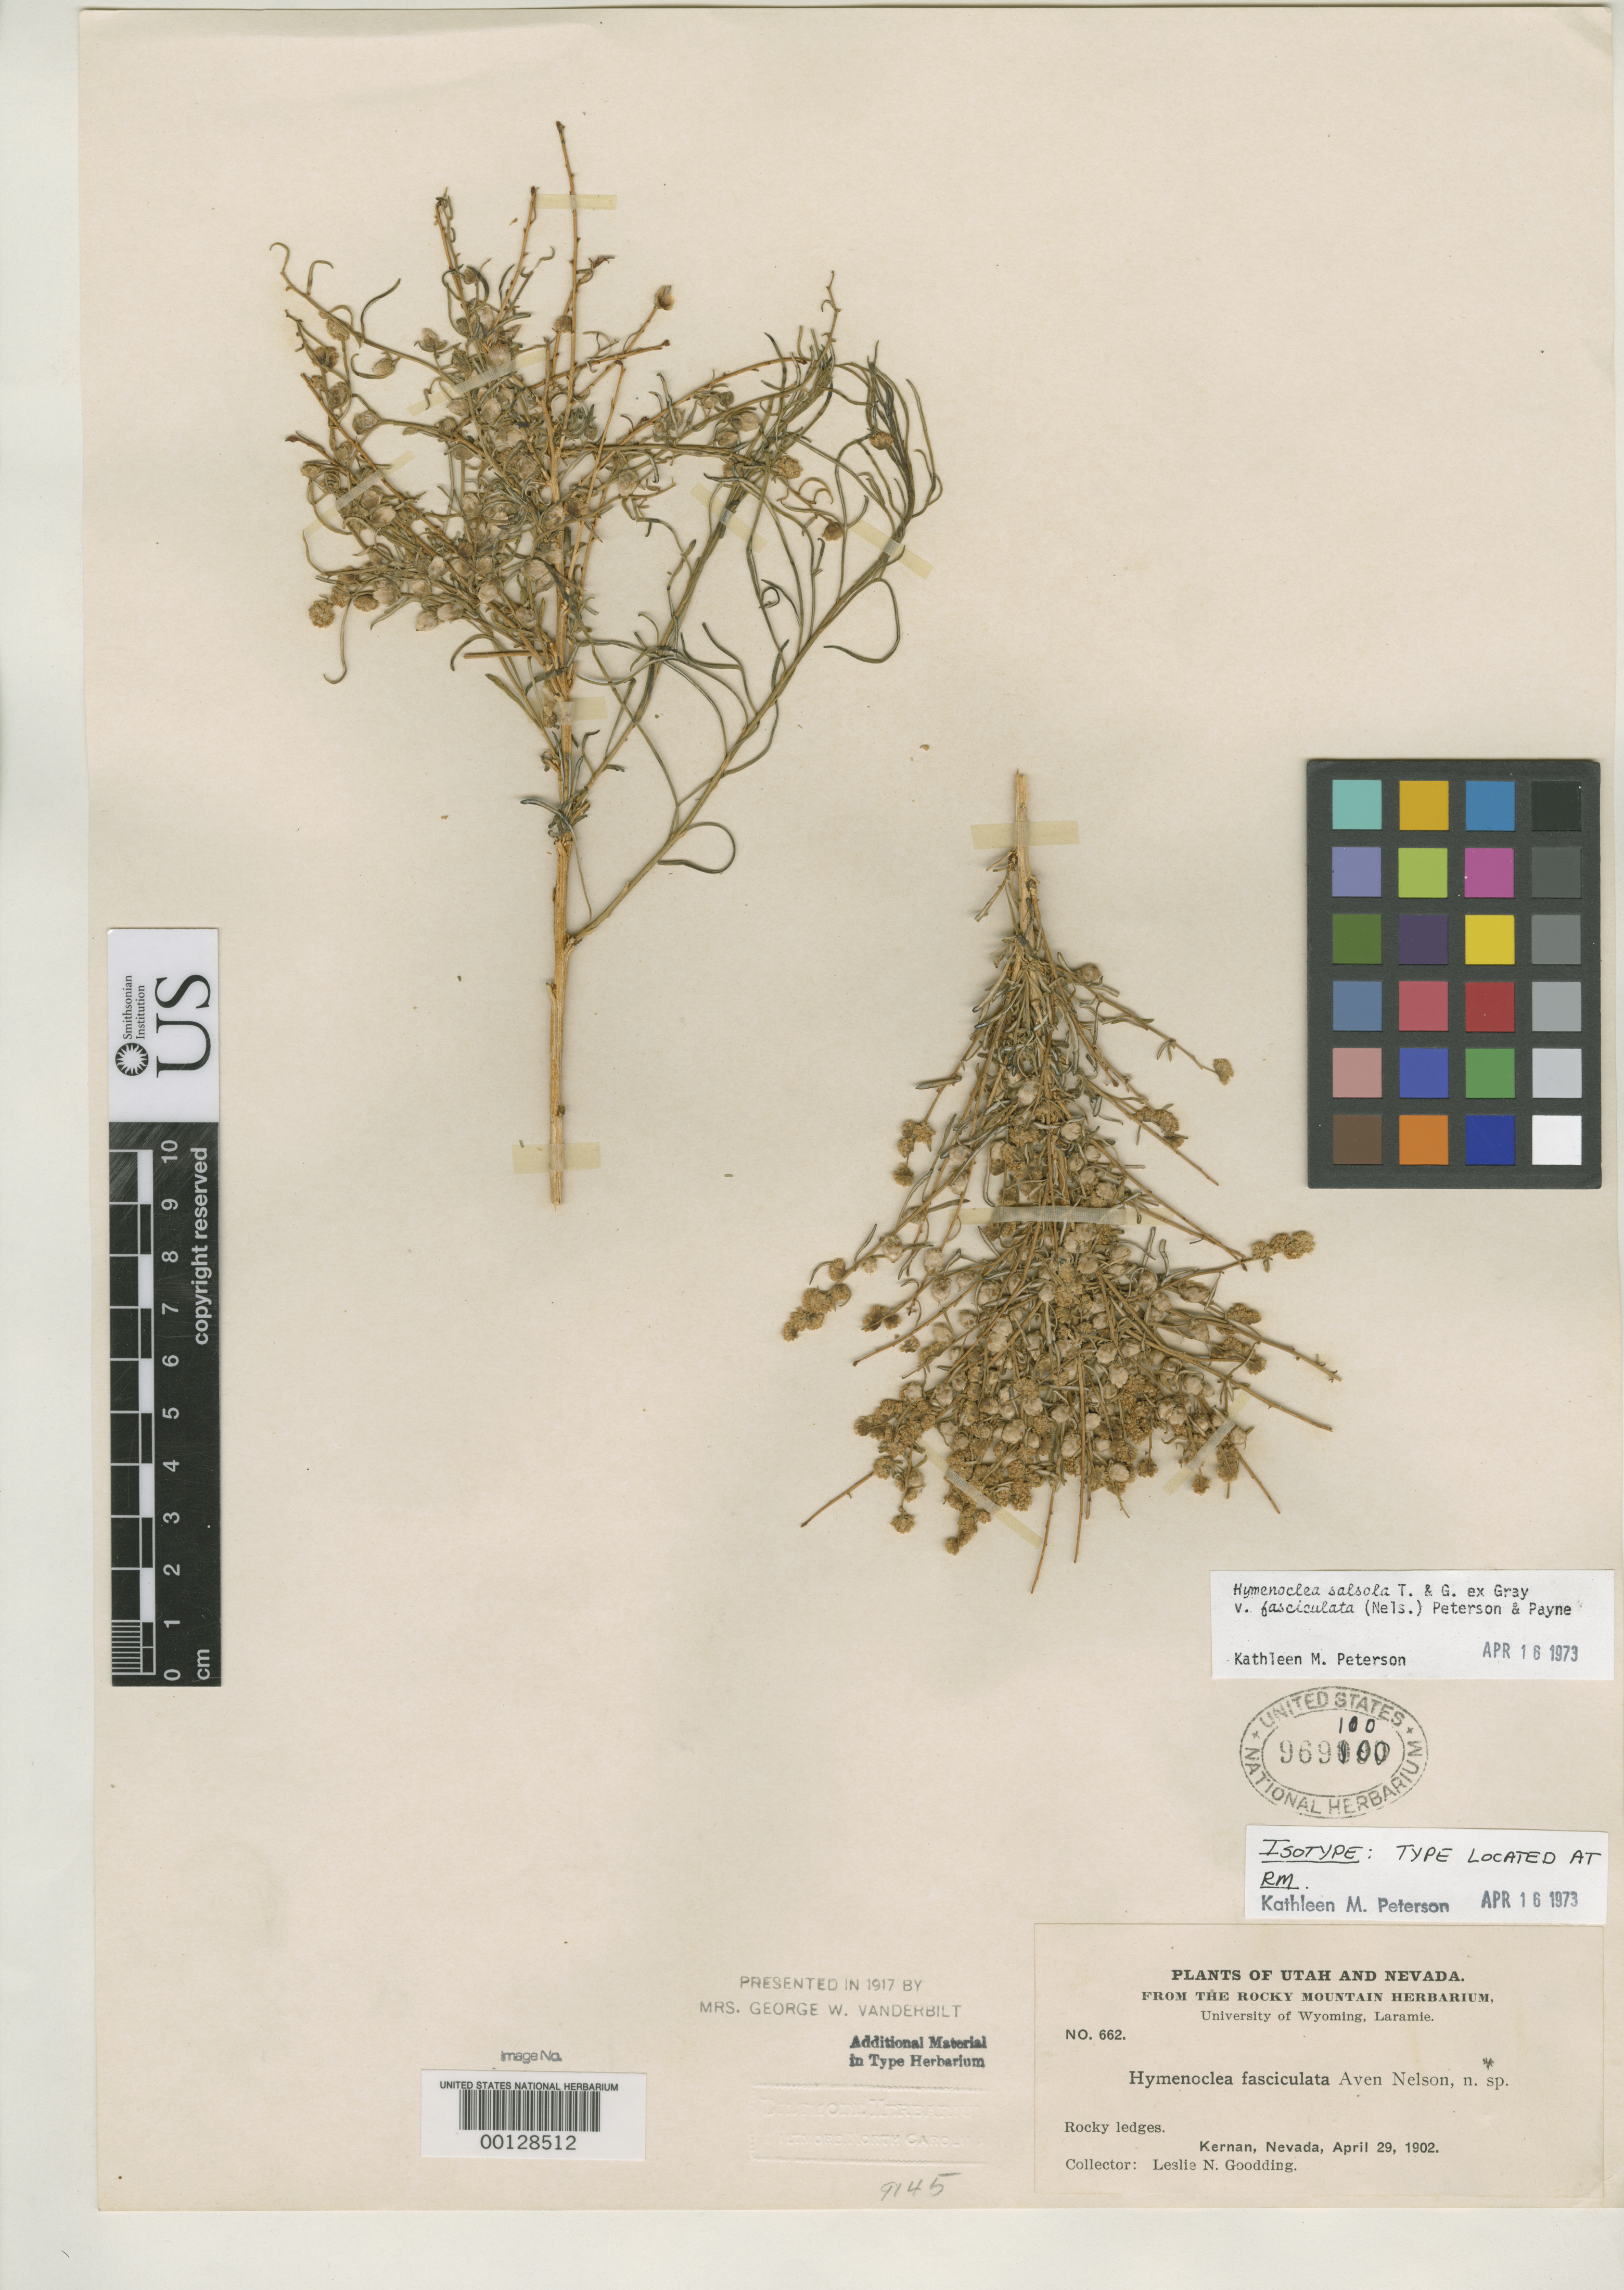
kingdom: Plantae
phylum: Tracheophyta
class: Magnoliopsida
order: Asterales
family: Asteraceae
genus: Hymenoclea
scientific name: Hymenoclea fasciculata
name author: A. Nelson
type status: Isotype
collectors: L. N. Goodding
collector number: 662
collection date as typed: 29 Apr 1902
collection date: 1902-04-29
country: United States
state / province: Nevada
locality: Kernan.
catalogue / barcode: US 969100